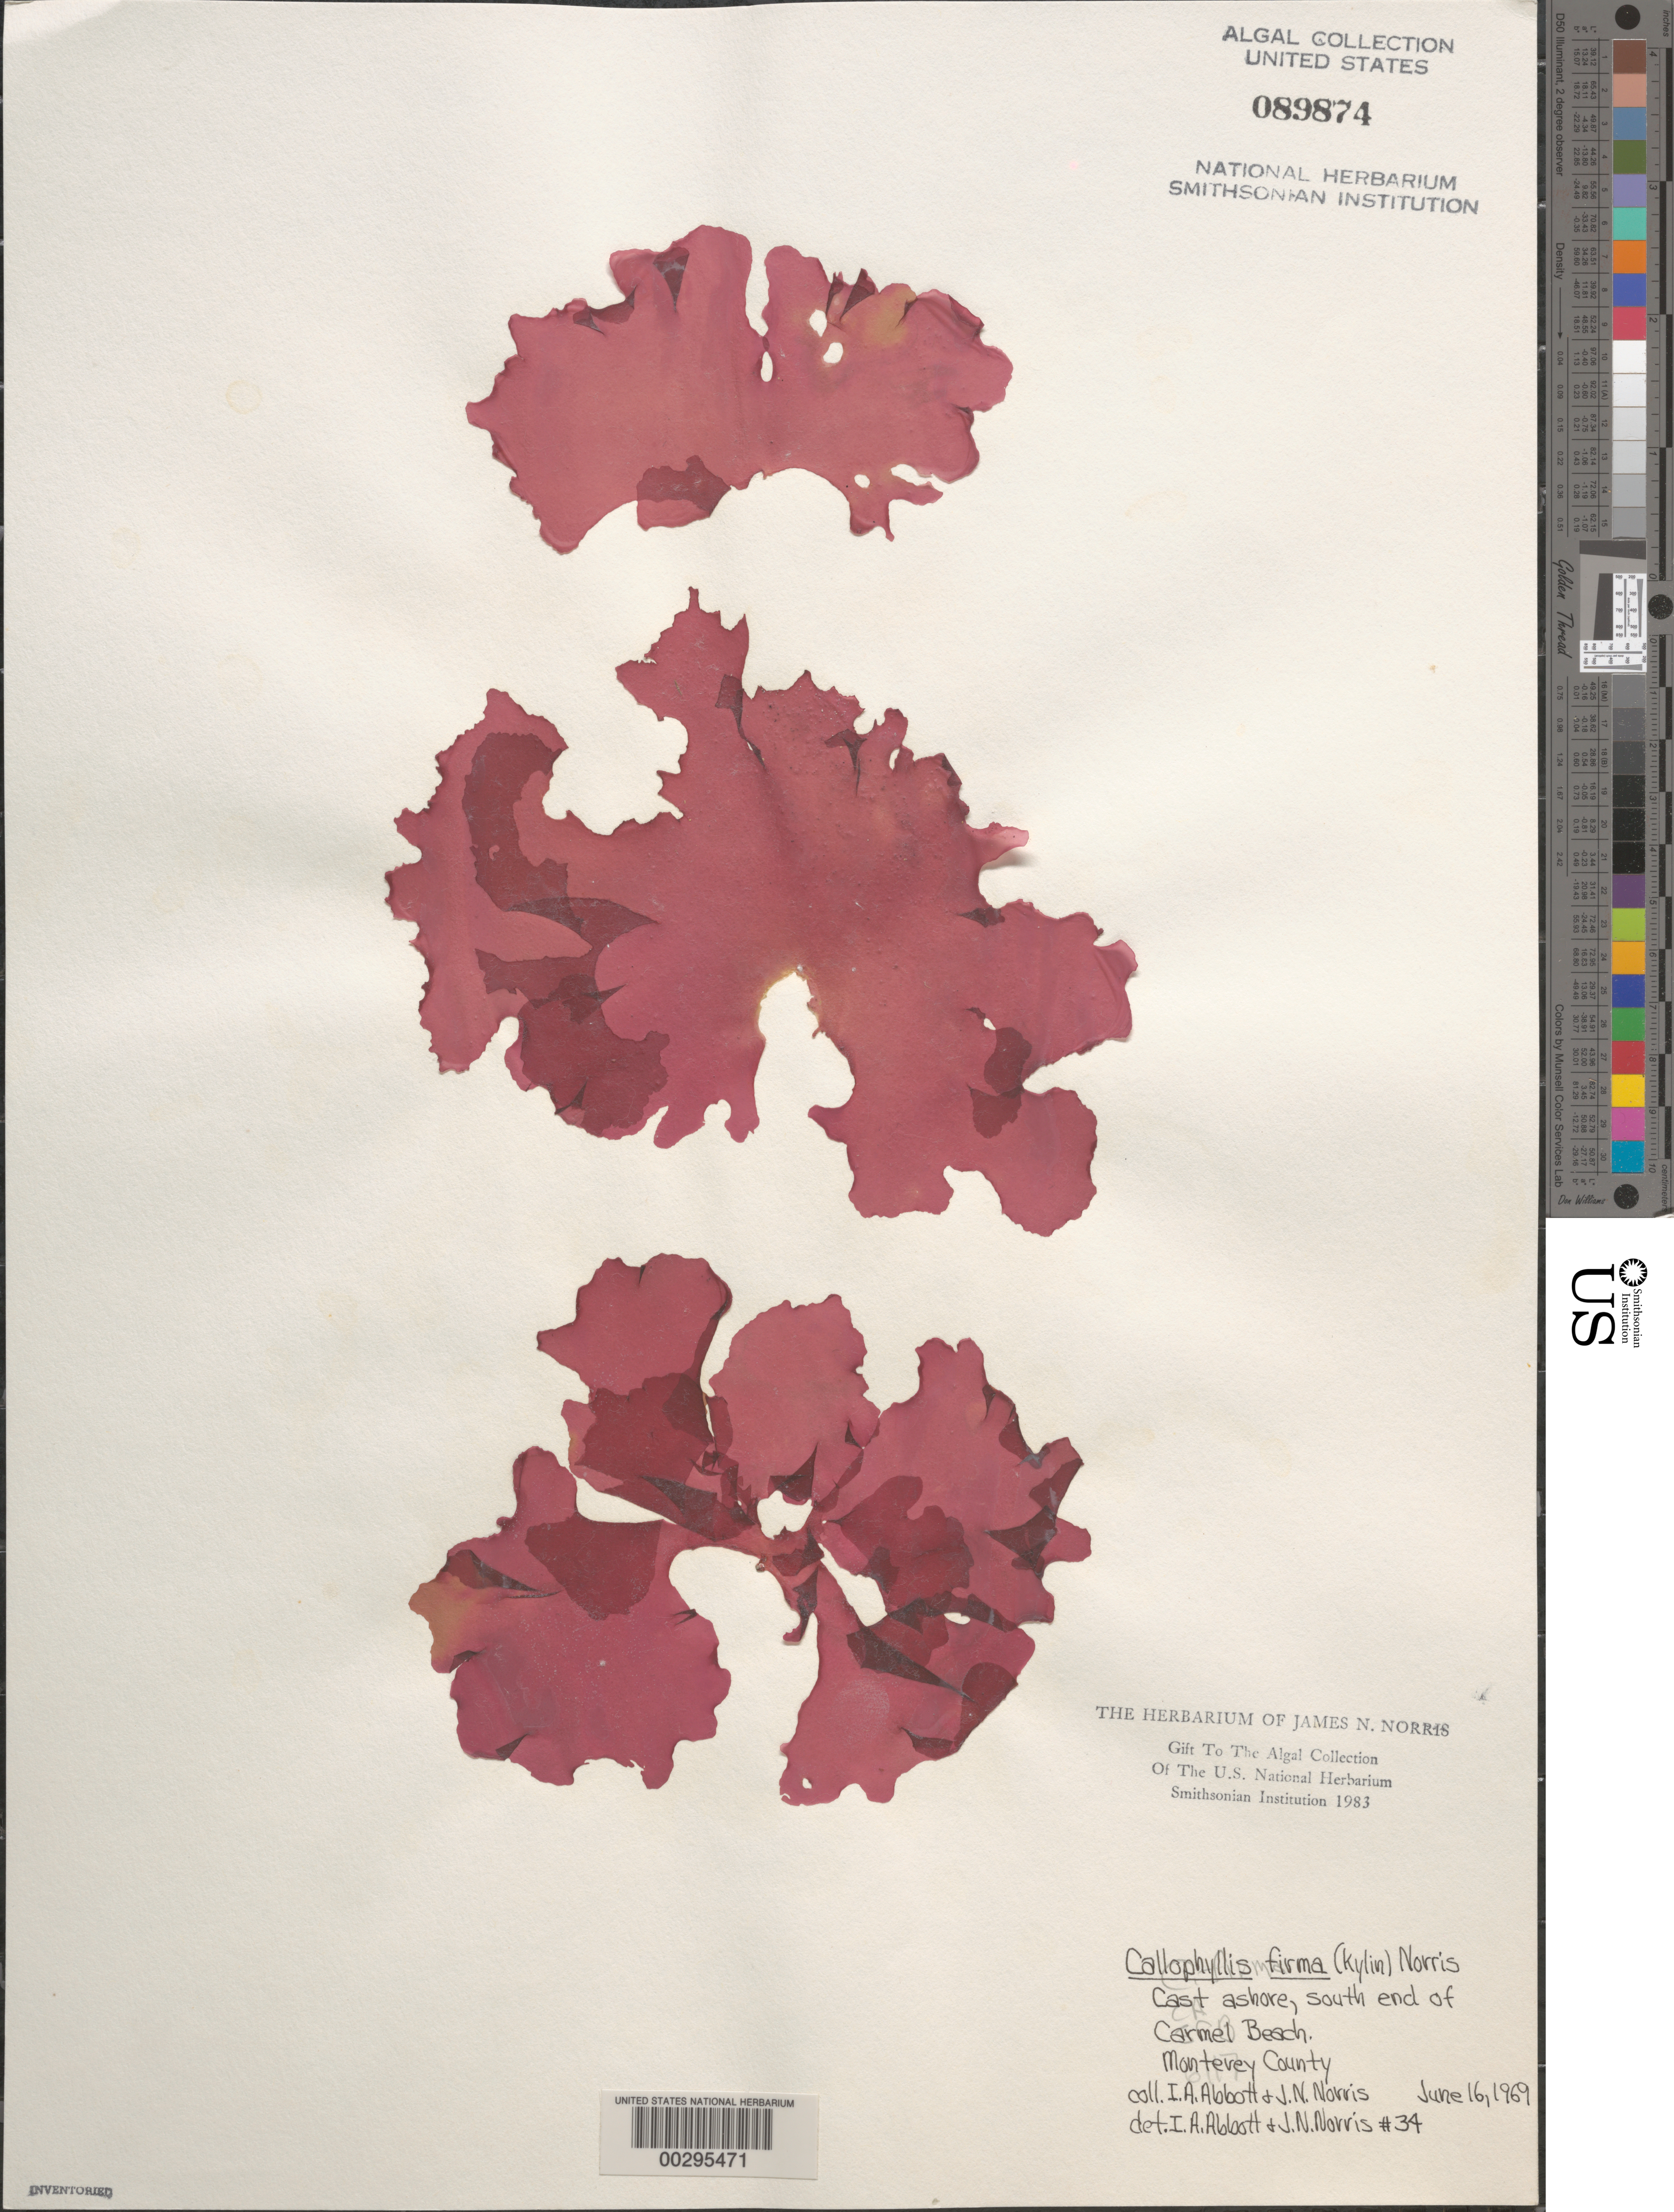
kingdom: Plantae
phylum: Rhodophyta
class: Florideophyceae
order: Gigartinales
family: Kallymeniaceae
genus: Salishia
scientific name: Salishia firma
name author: (Kylin) Clarkston & G.W. Saunders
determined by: Algae name updating Project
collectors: I. A. Abbott & J. N. Norris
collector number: JN-34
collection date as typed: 16 Jun 1969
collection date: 1969-06-16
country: United States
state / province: California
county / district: Monterey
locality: Carmel Beach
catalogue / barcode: US 89874